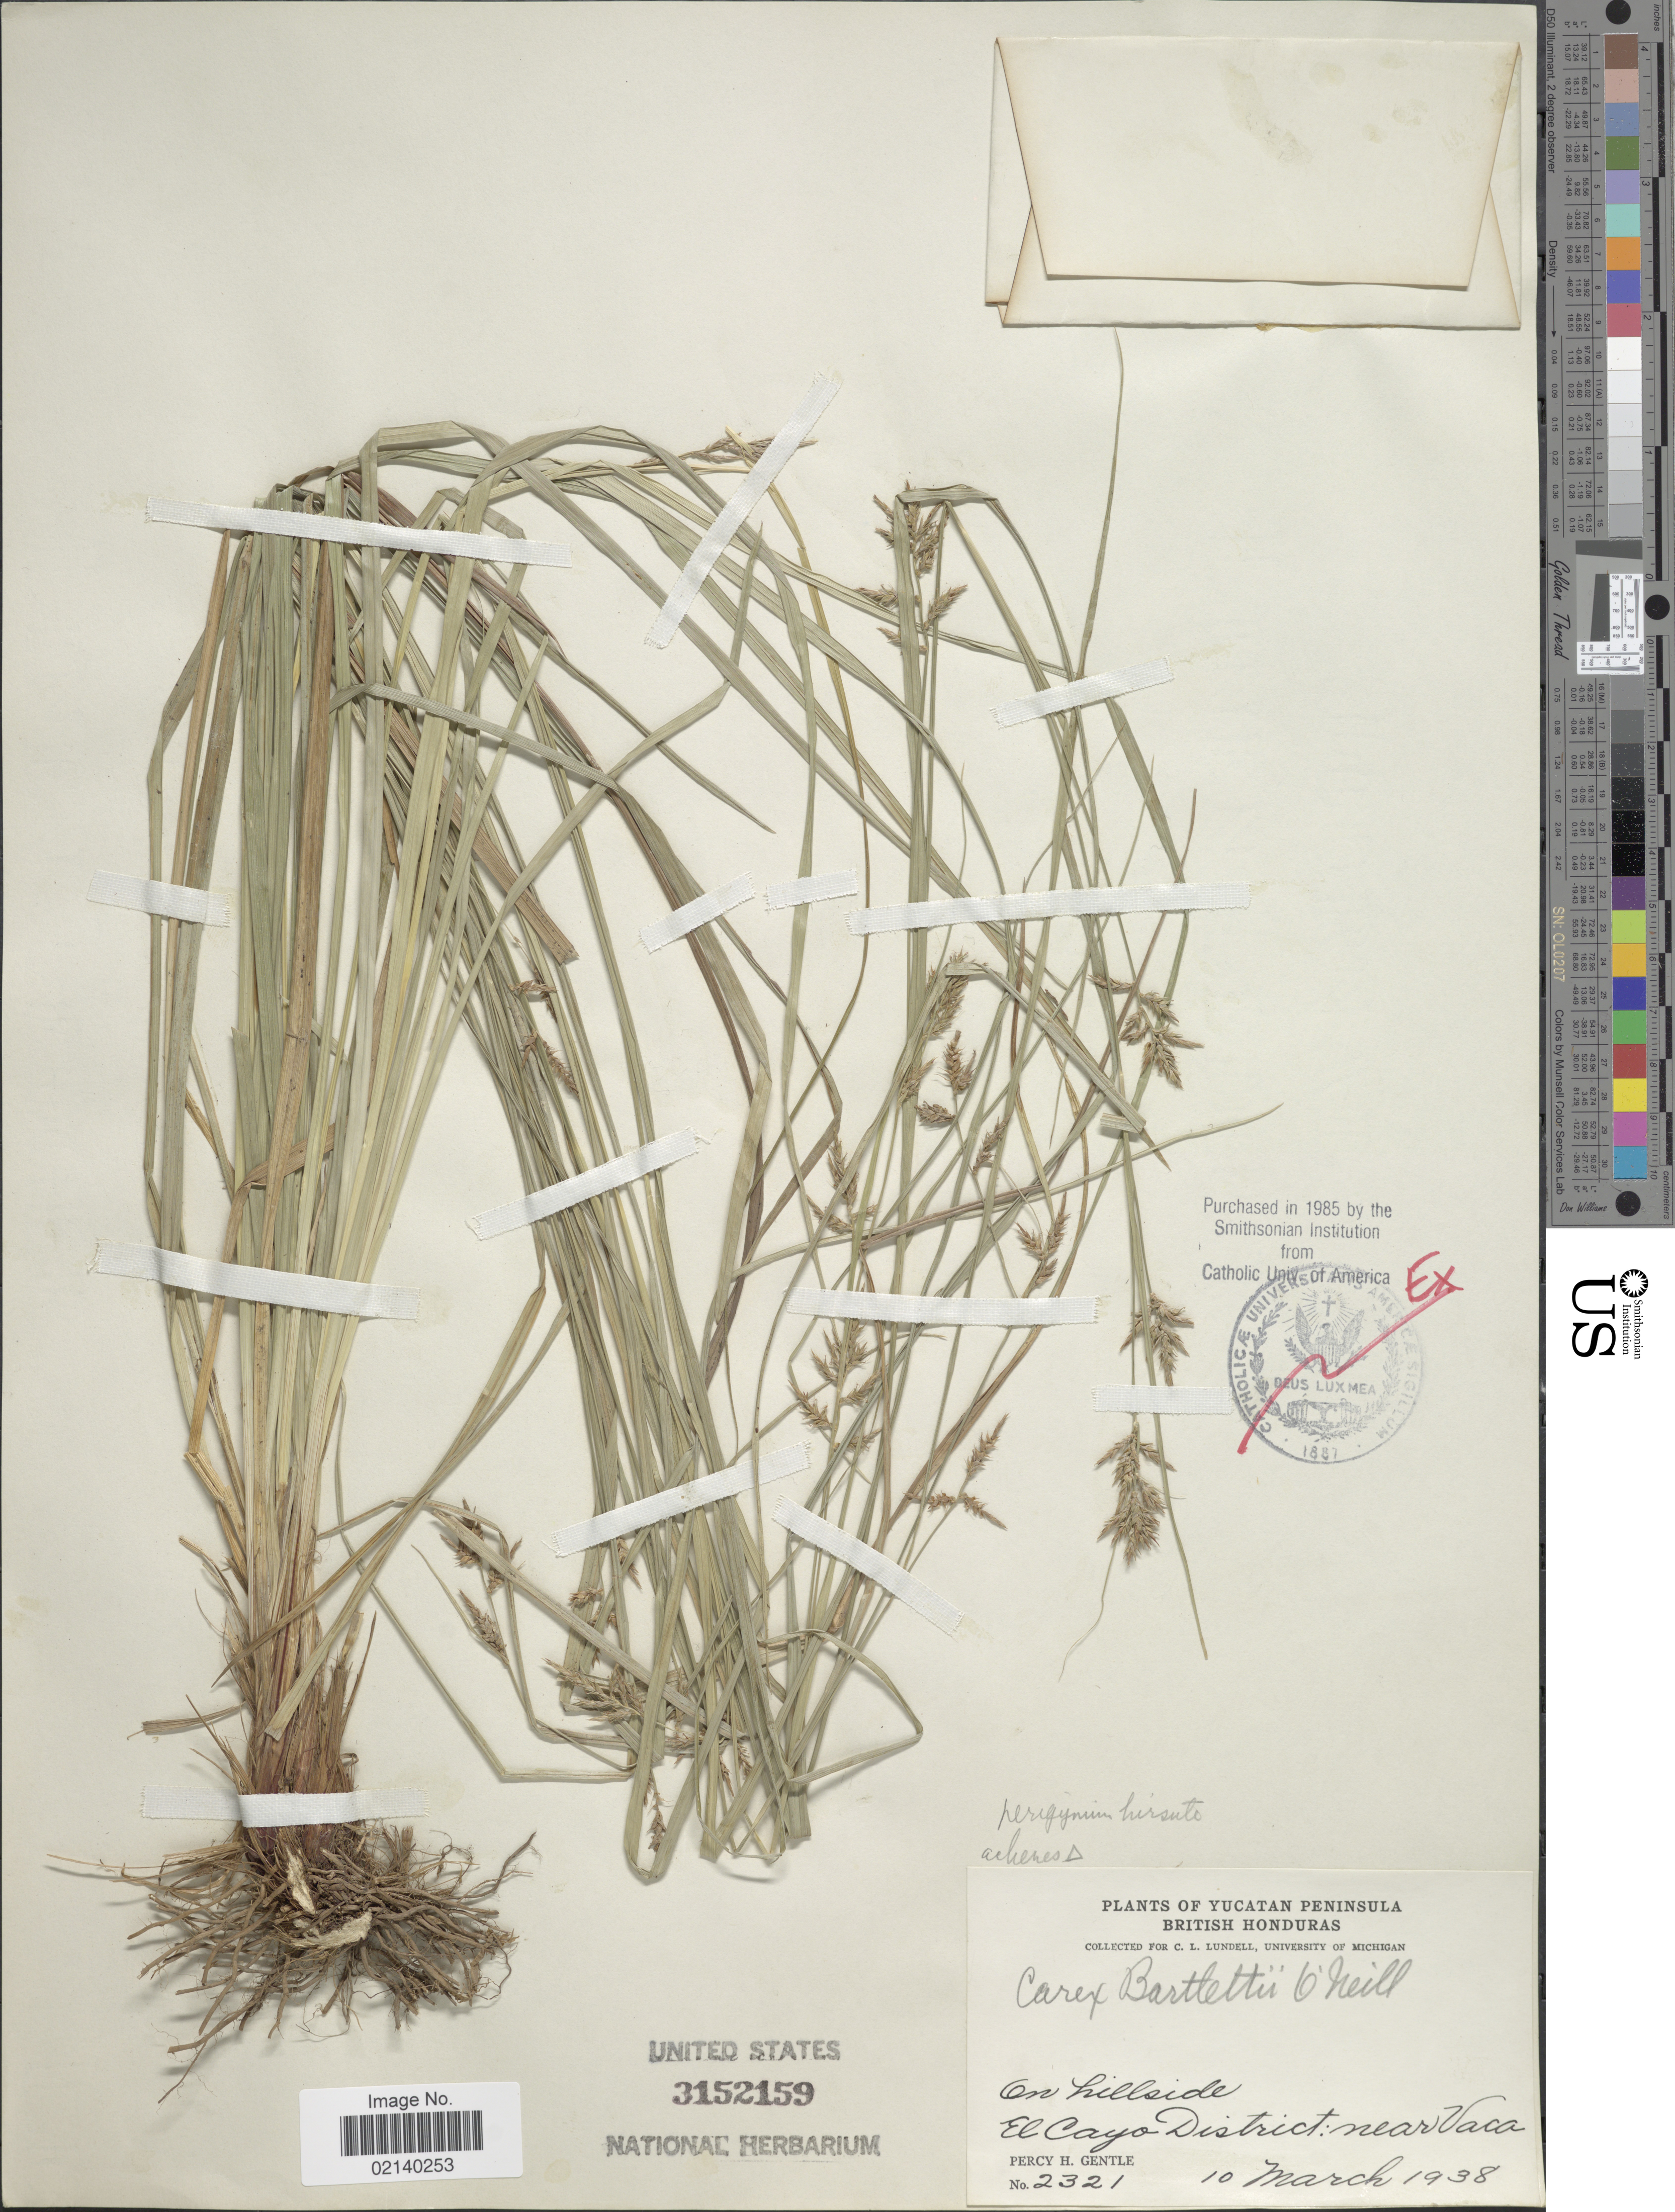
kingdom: Plantae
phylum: Tracheophyta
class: Liliopsida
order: Poales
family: Cyperaceae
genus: Carex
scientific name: Carex bartlettii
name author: O'Neill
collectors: P. H. Gentle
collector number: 2321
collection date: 1938-03-10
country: Belize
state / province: Cayo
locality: Yucatan Peninsula. British Honduras, El Cayo District: near Vaca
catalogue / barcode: US 3152159